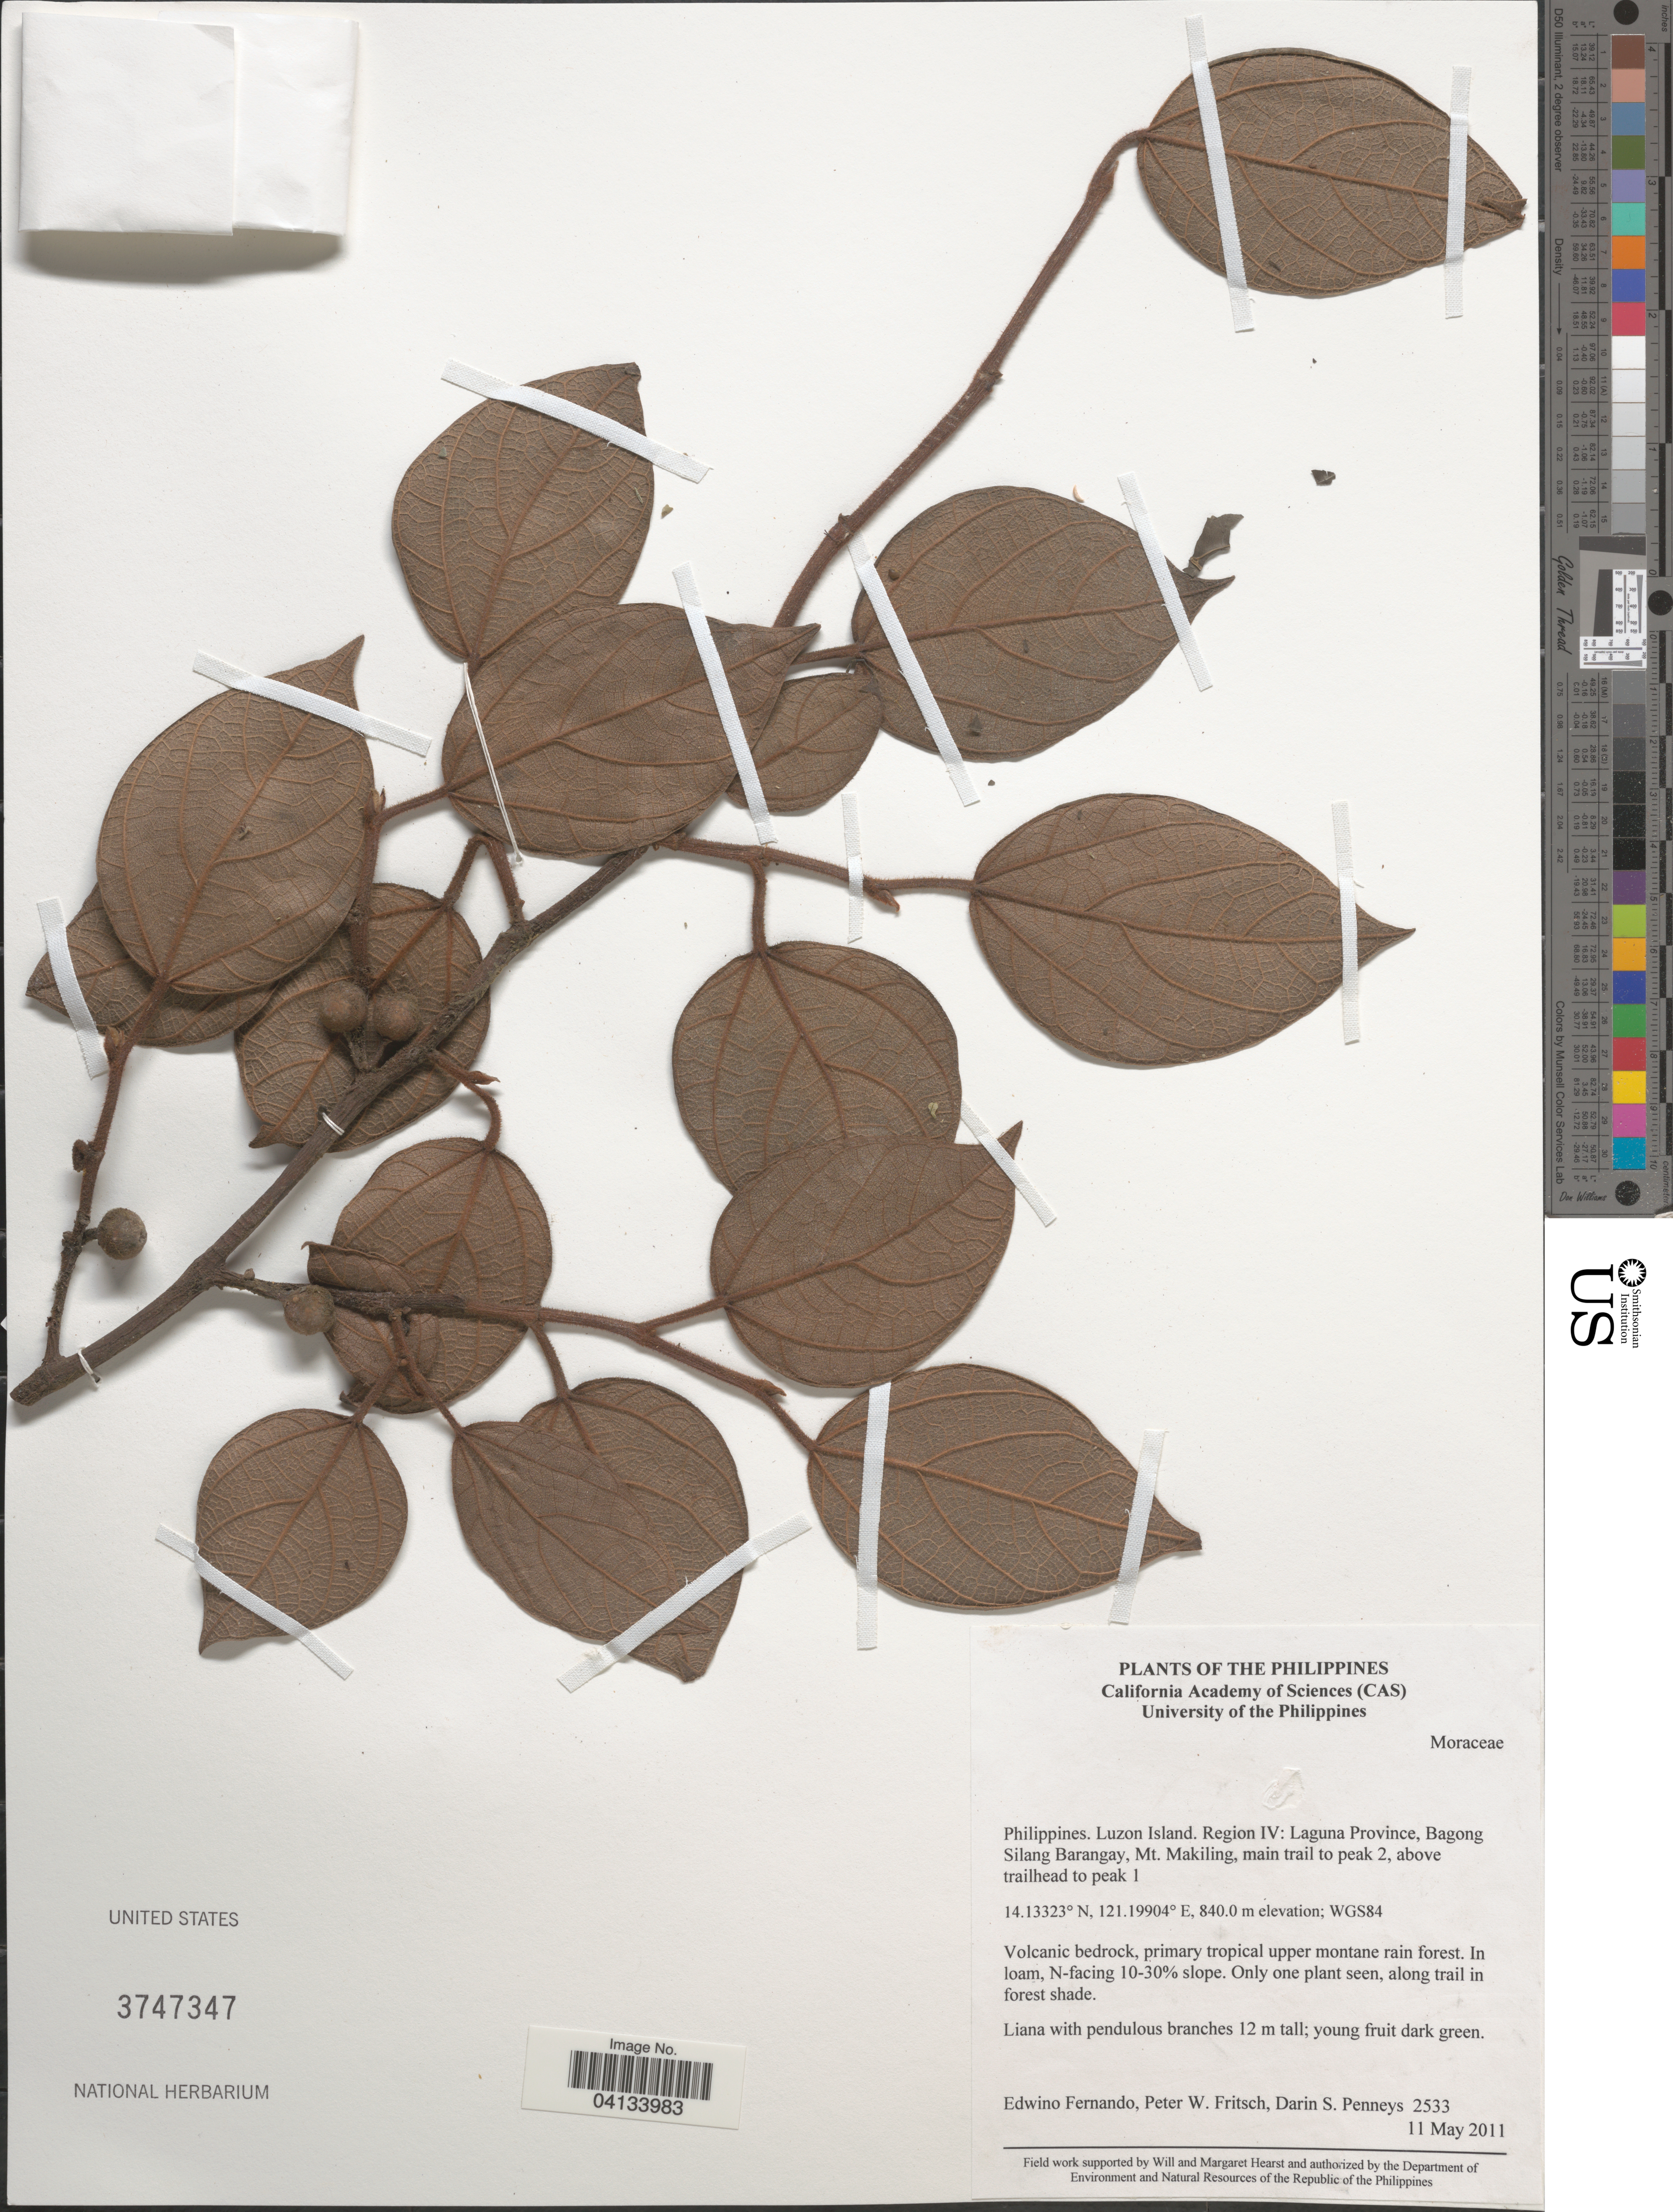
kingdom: Plantae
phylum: Tracheophyta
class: Magnoliopsida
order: Rosales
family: Moraceae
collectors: E. S. Fernando, P. W. Fritsch & D. S. Penneys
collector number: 2533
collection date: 2011-05-11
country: Philippines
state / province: Calabarzon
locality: Luzon Island. Region IV: Laguna Province, Bagong Silang Barangay, Mt. Makiling, main trail to peak 2, above trailhead to peak 1. WGS84. N-facing 10-30% slope.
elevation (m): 840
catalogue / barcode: US 3747347